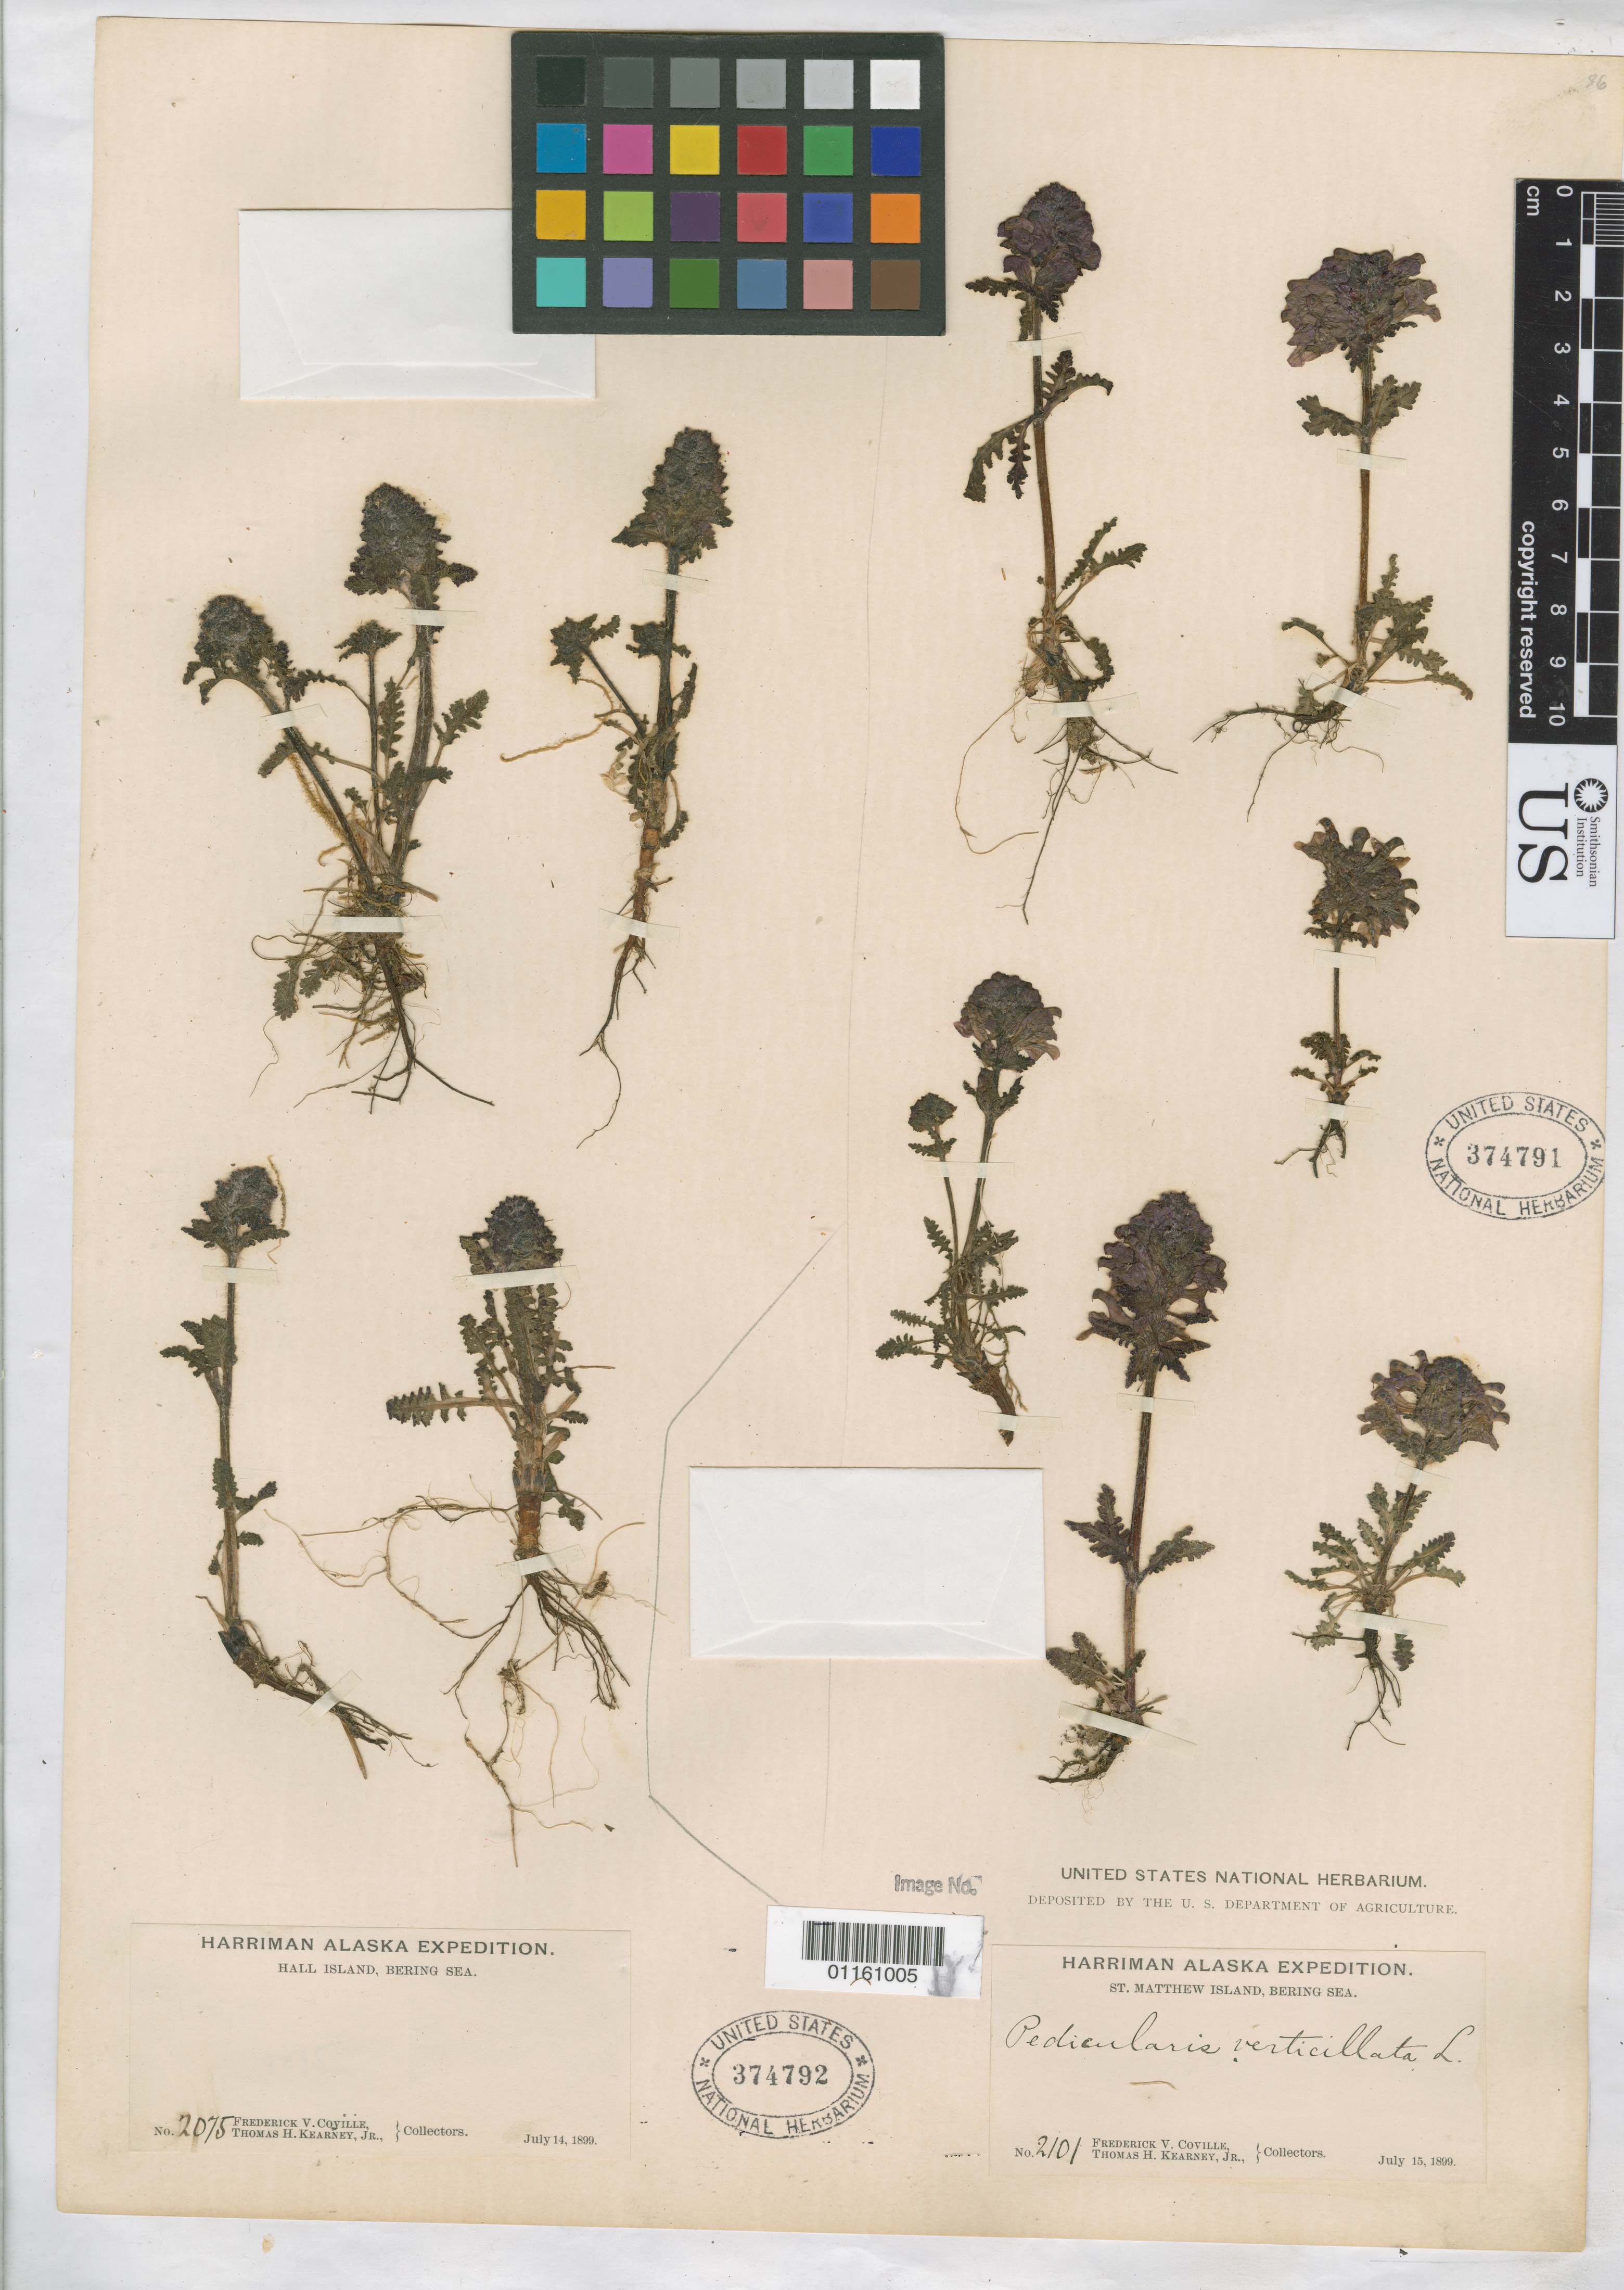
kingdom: Plantae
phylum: Tracheophyta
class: Magnoliopsida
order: Lamiales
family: Orobanchaceae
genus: Pedicularis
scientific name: Pedicularis verticillata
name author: L.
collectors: F. V. Coville & F. Funston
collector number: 2075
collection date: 1899-07-14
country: United States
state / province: Alaska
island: Hall Island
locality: Hall Island, Bering Sea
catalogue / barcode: US 374792-2